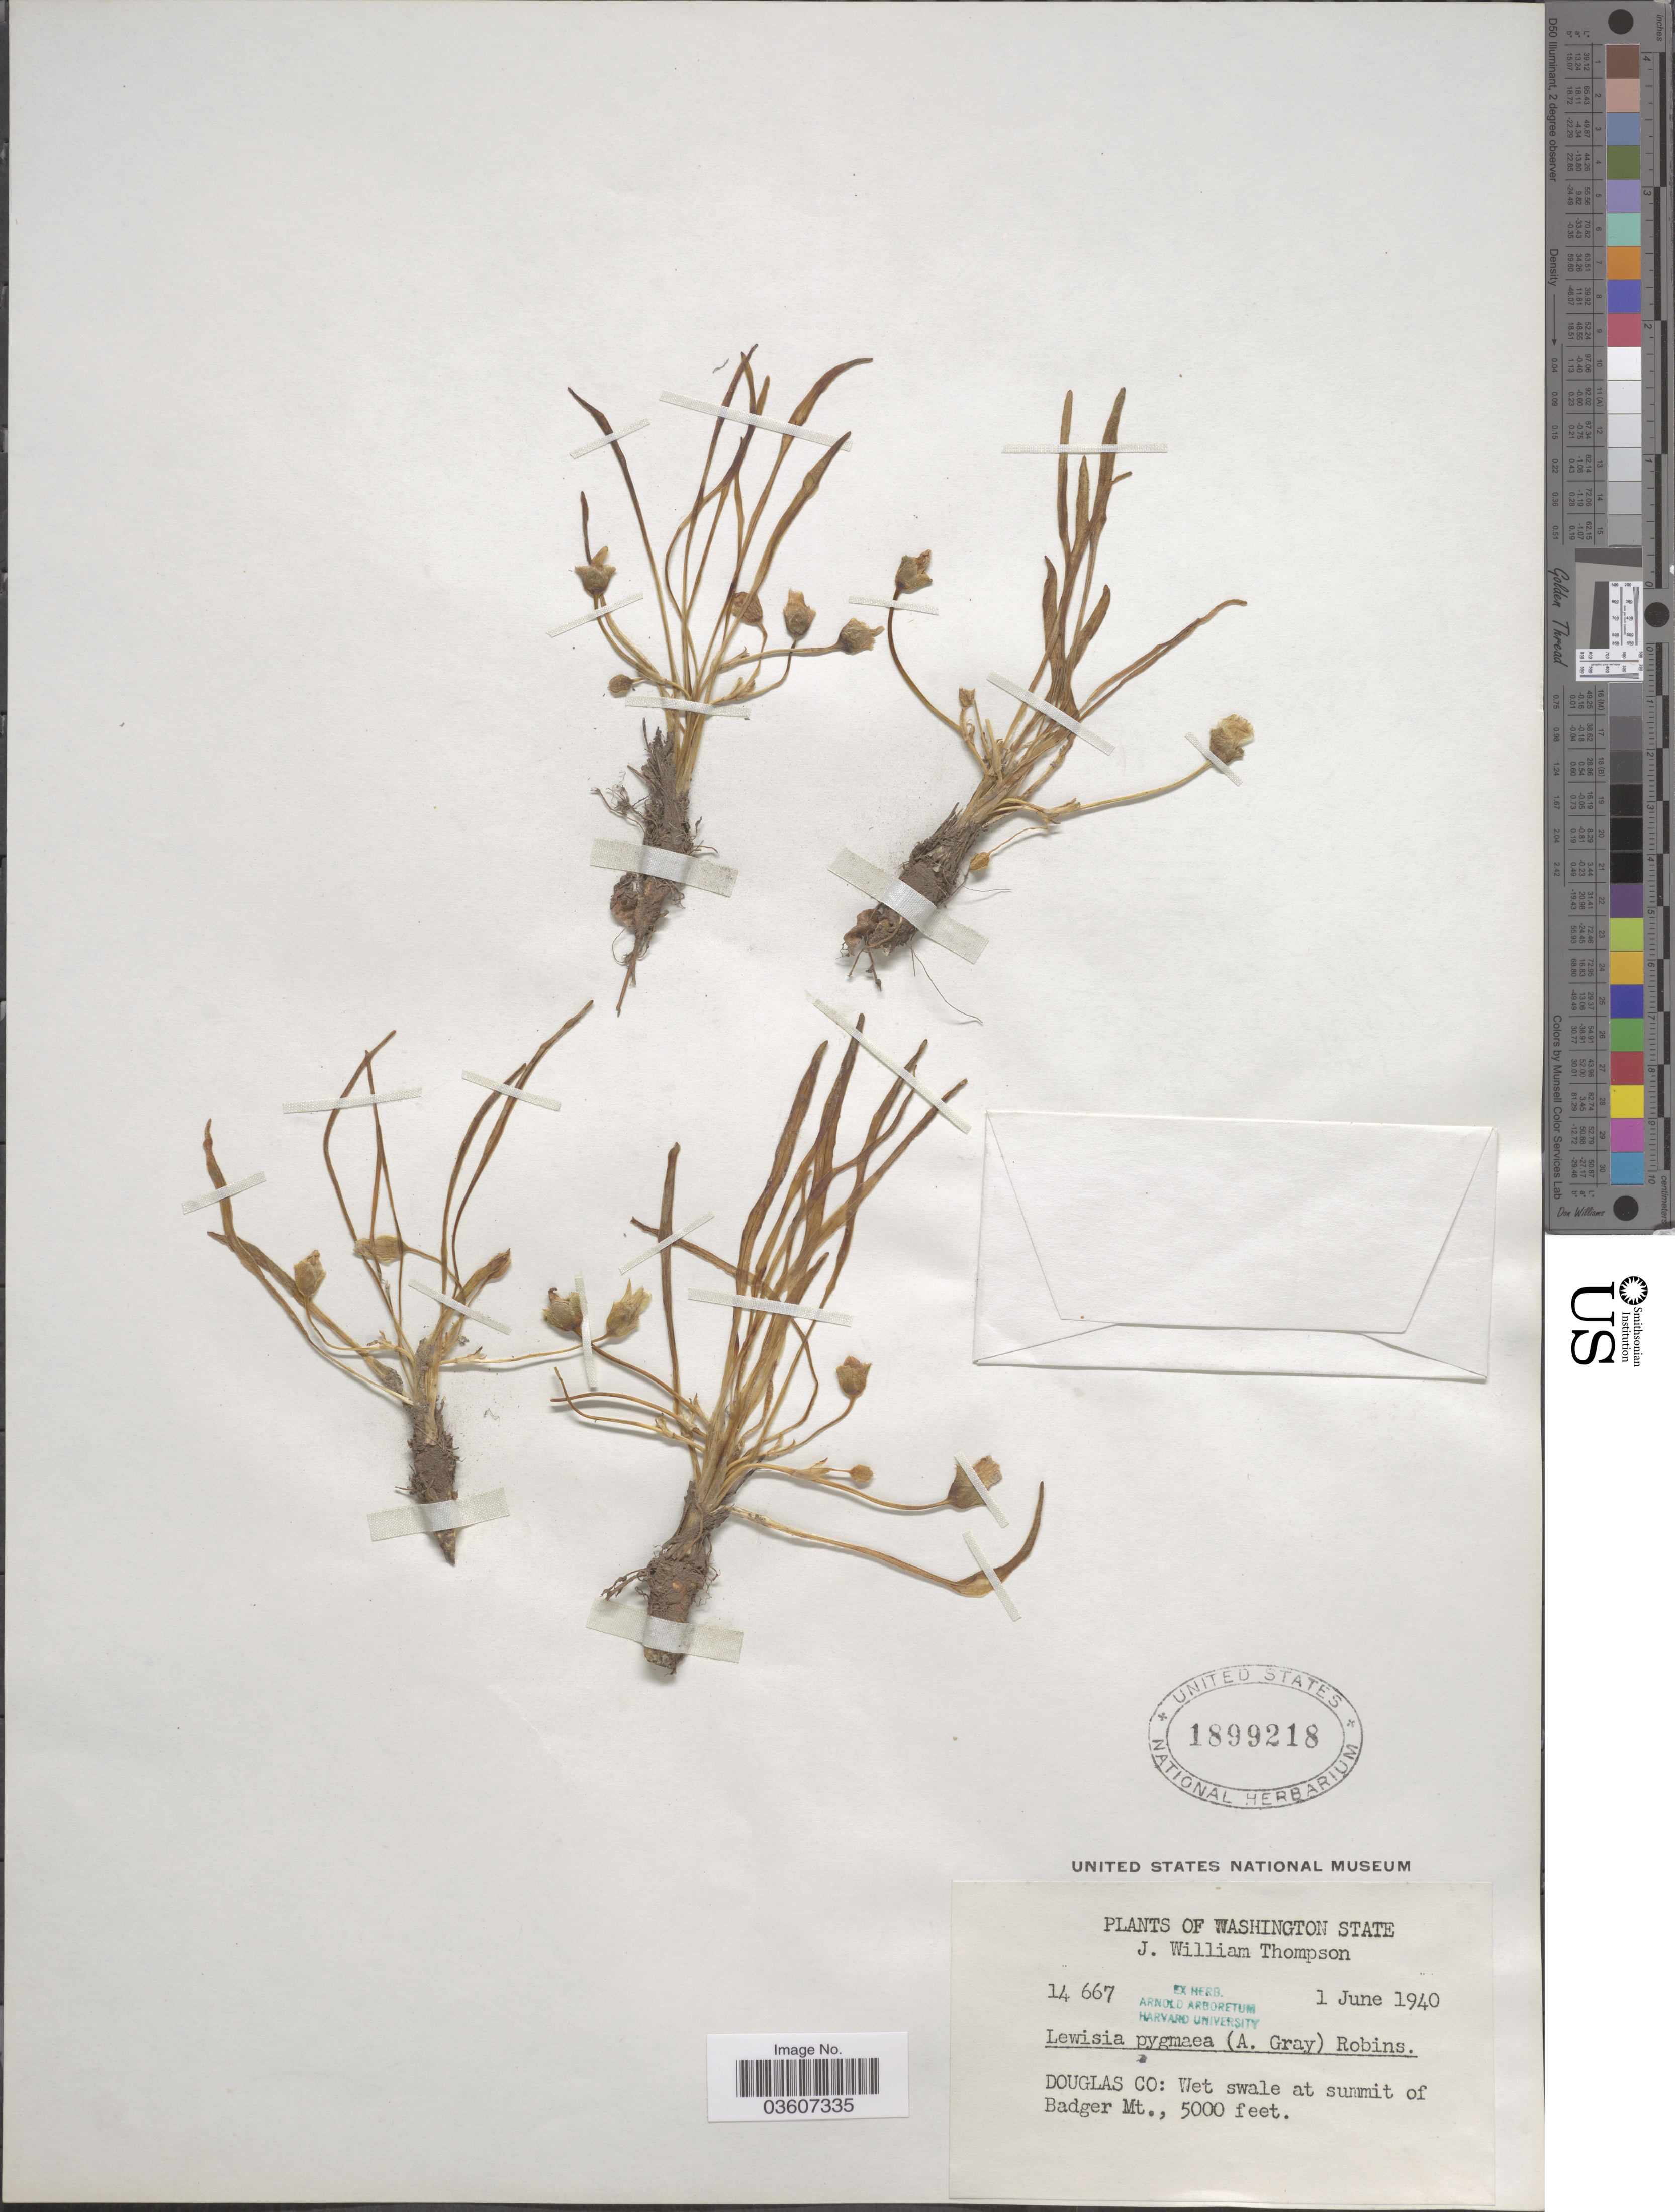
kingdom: Plantae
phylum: Tracheophyta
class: Magnoliopsida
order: Caryophyllales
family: Montiaceae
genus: Lewisia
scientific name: Lewisia pygmaea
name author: (A. Gray) B.L. Rob.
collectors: J. W. Thompson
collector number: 14667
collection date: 1940-06-01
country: United States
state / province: Washington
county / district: Douglas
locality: Douglas Co: Wet swale at summit of Badger Mt.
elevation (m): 1524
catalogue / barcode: US 1899218